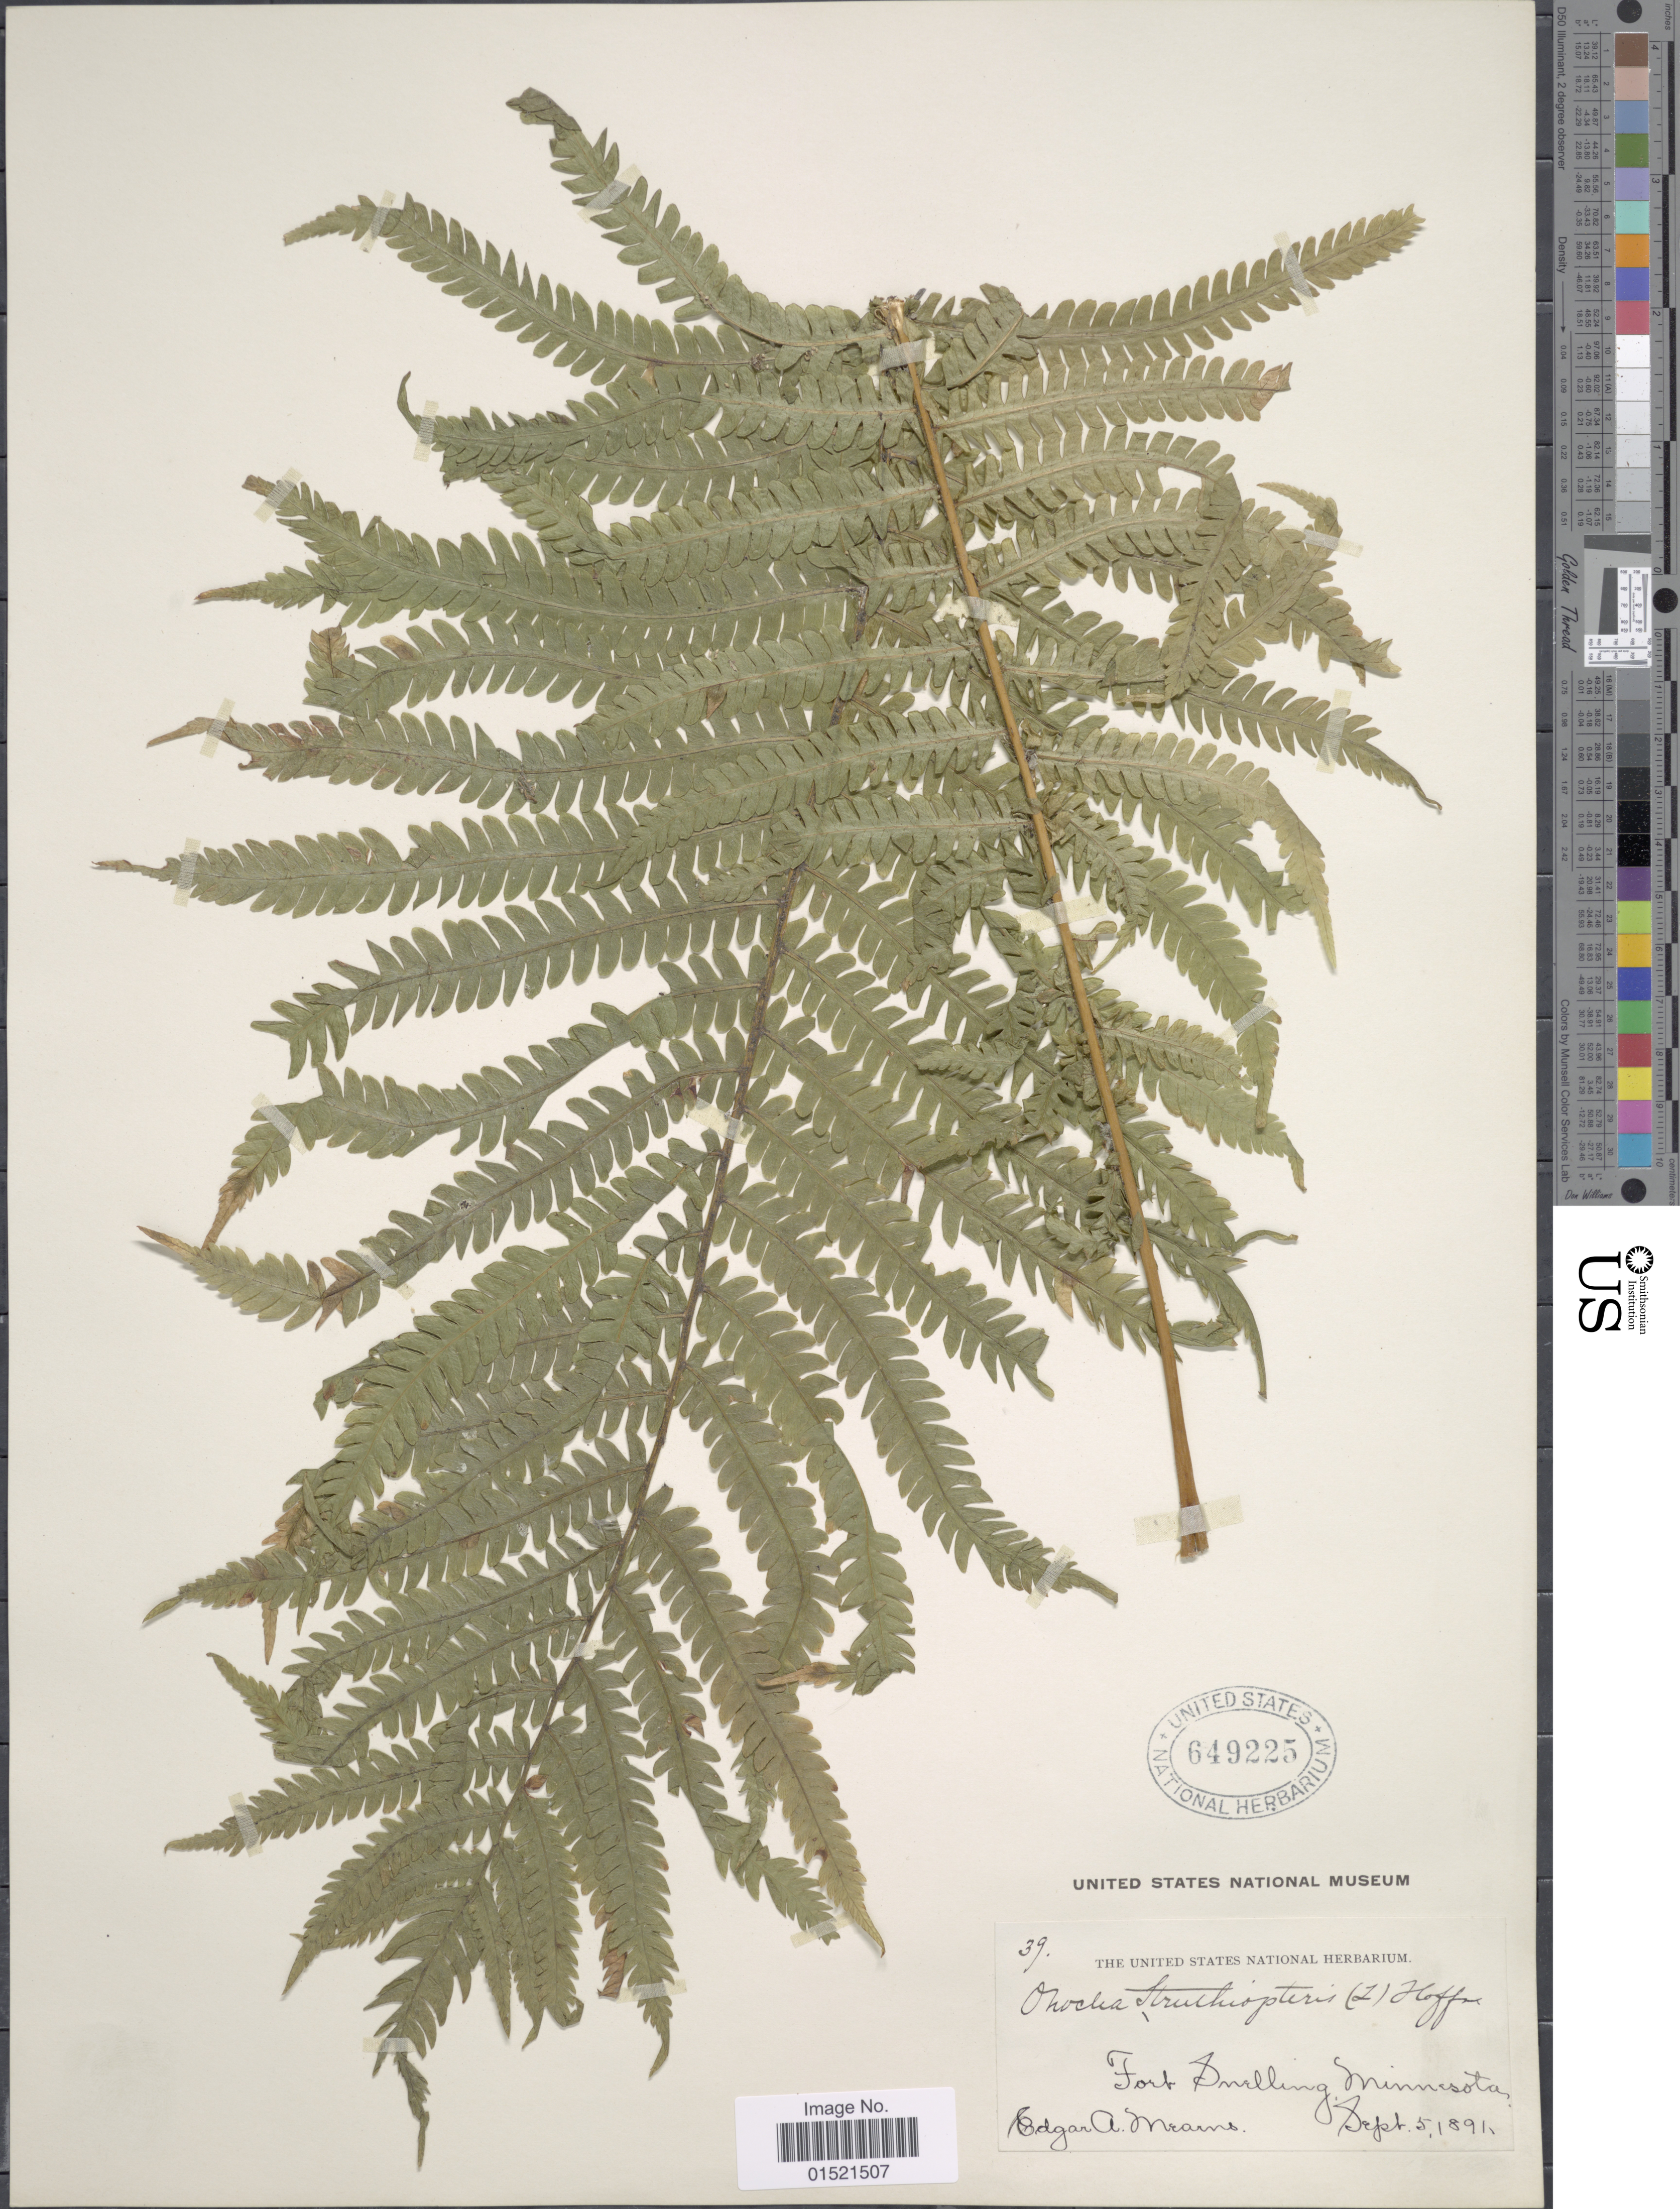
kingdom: Plantae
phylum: Tracheophyta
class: Polypodiopsida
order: Polypodiales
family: Onocleaceae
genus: Matteuccia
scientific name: Matteuccia struthiopteris var. pensylvanica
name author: (Willd.) C.V. Morton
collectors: E. A. Mearns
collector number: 39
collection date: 1891-09-05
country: United States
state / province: Minnesota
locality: Fort Smelling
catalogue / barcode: US 649225